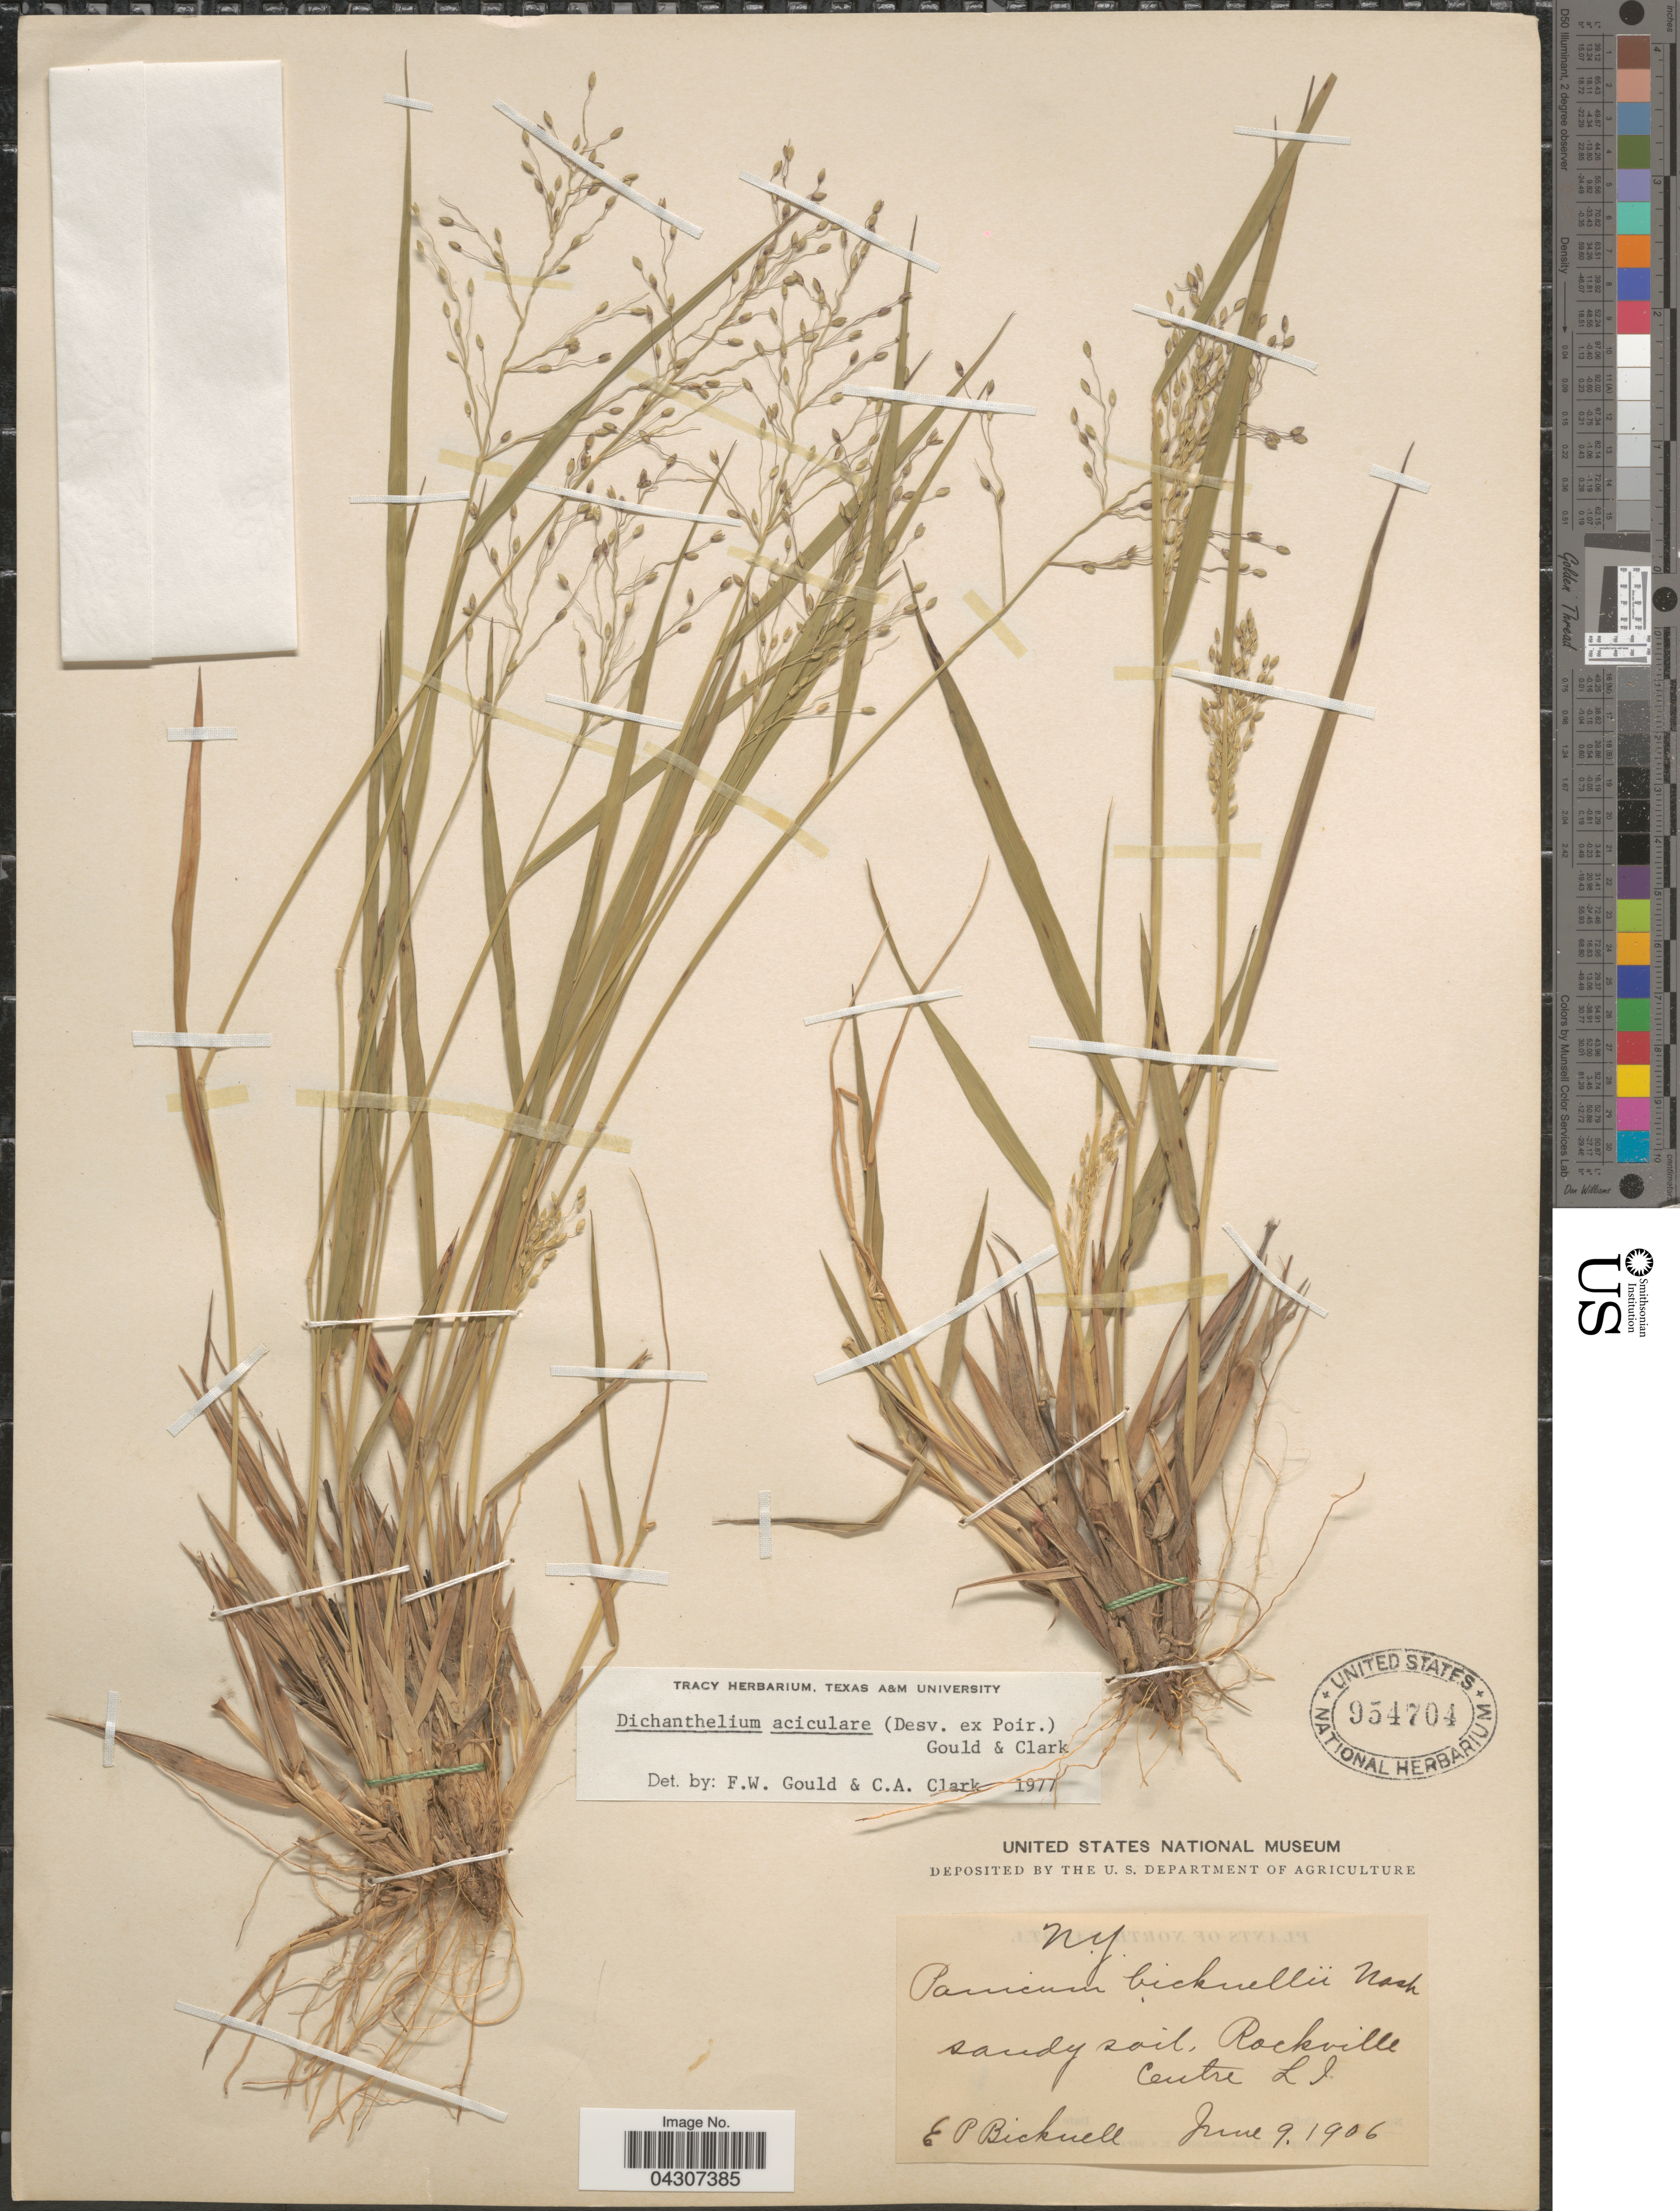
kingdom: Plantae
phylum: Tracheophyta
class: Liliopsida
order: Poales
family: Poaceae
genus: Dichanthelium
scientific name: Dichanthelium aciculare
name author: (Desv. ex Poir.) Gould & C.A. Clark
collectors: E. P. Bicknell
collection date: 1906-06-09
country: United States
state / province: New York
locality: Sandy soil, Rockville Centre, LI.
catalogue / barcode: US 954704